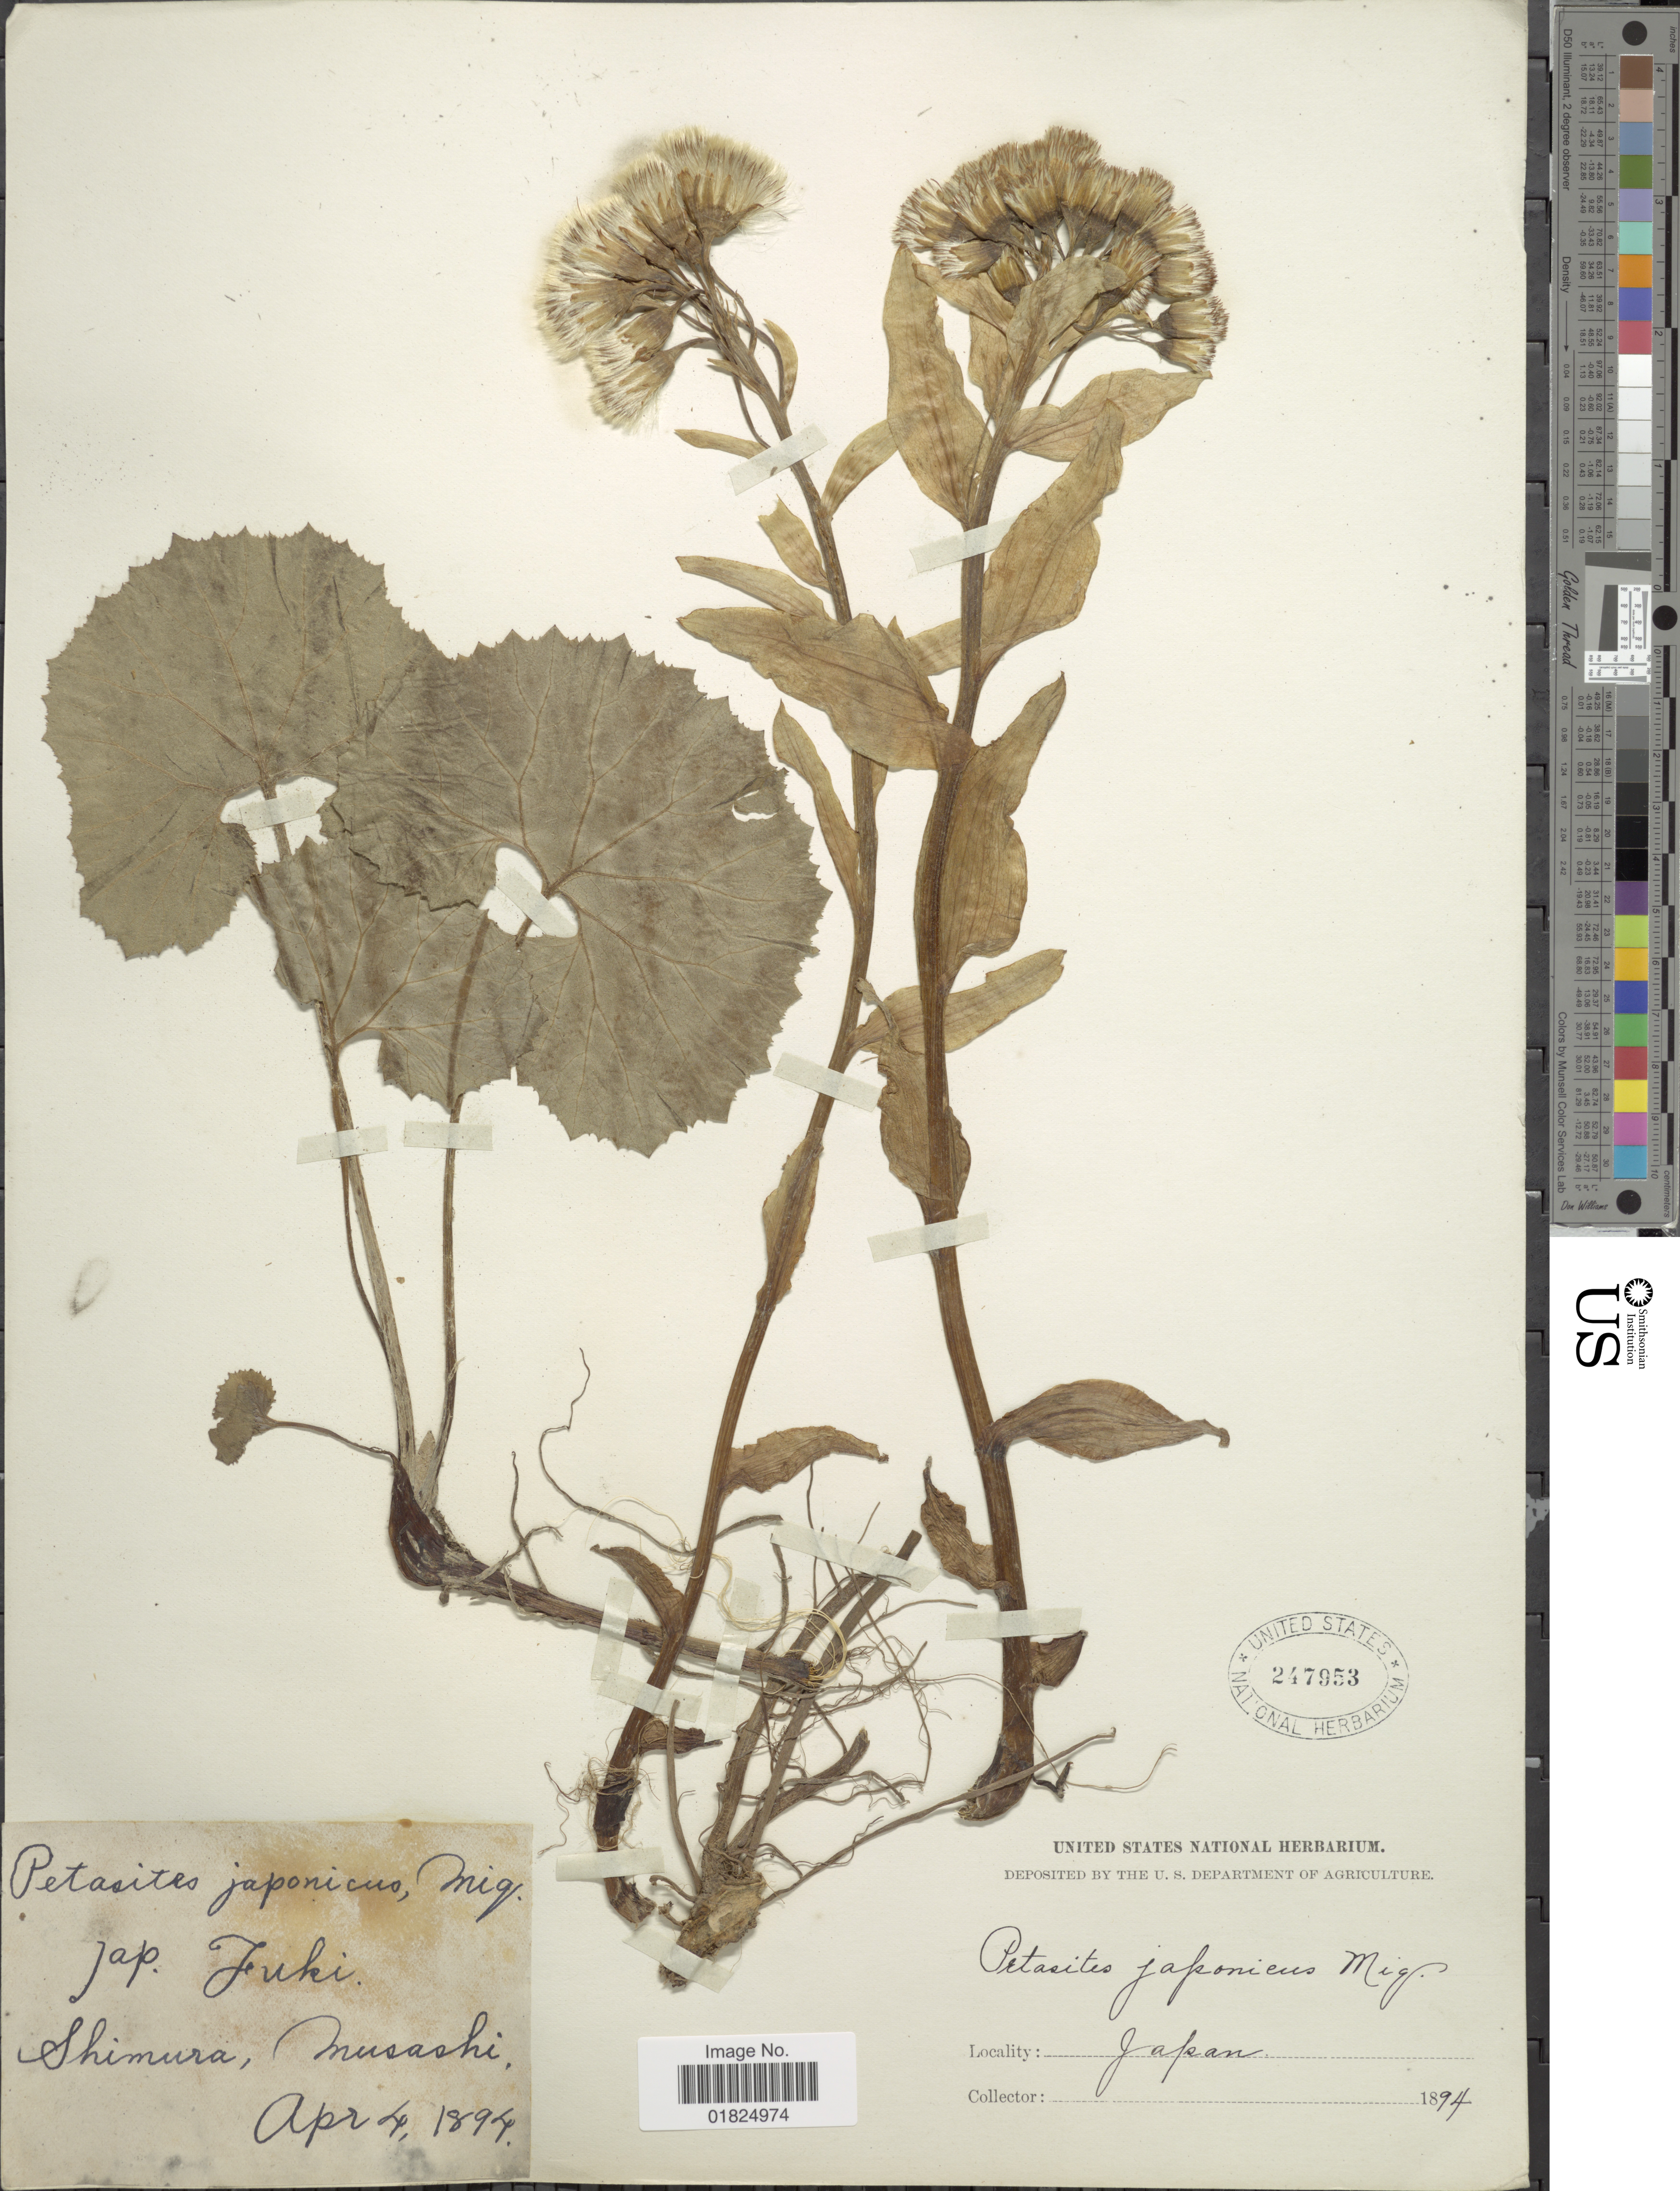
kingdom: Plantae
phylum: Tracheophyta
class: Magnoliopsida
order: Asterales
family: Asteraceae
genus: Petasites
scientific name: Petasites japonicus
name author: (Siebold & Zucc.) Maxim.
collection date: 1894-04-04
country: Japan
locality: Shimura, Musashi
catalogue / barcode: US 247953